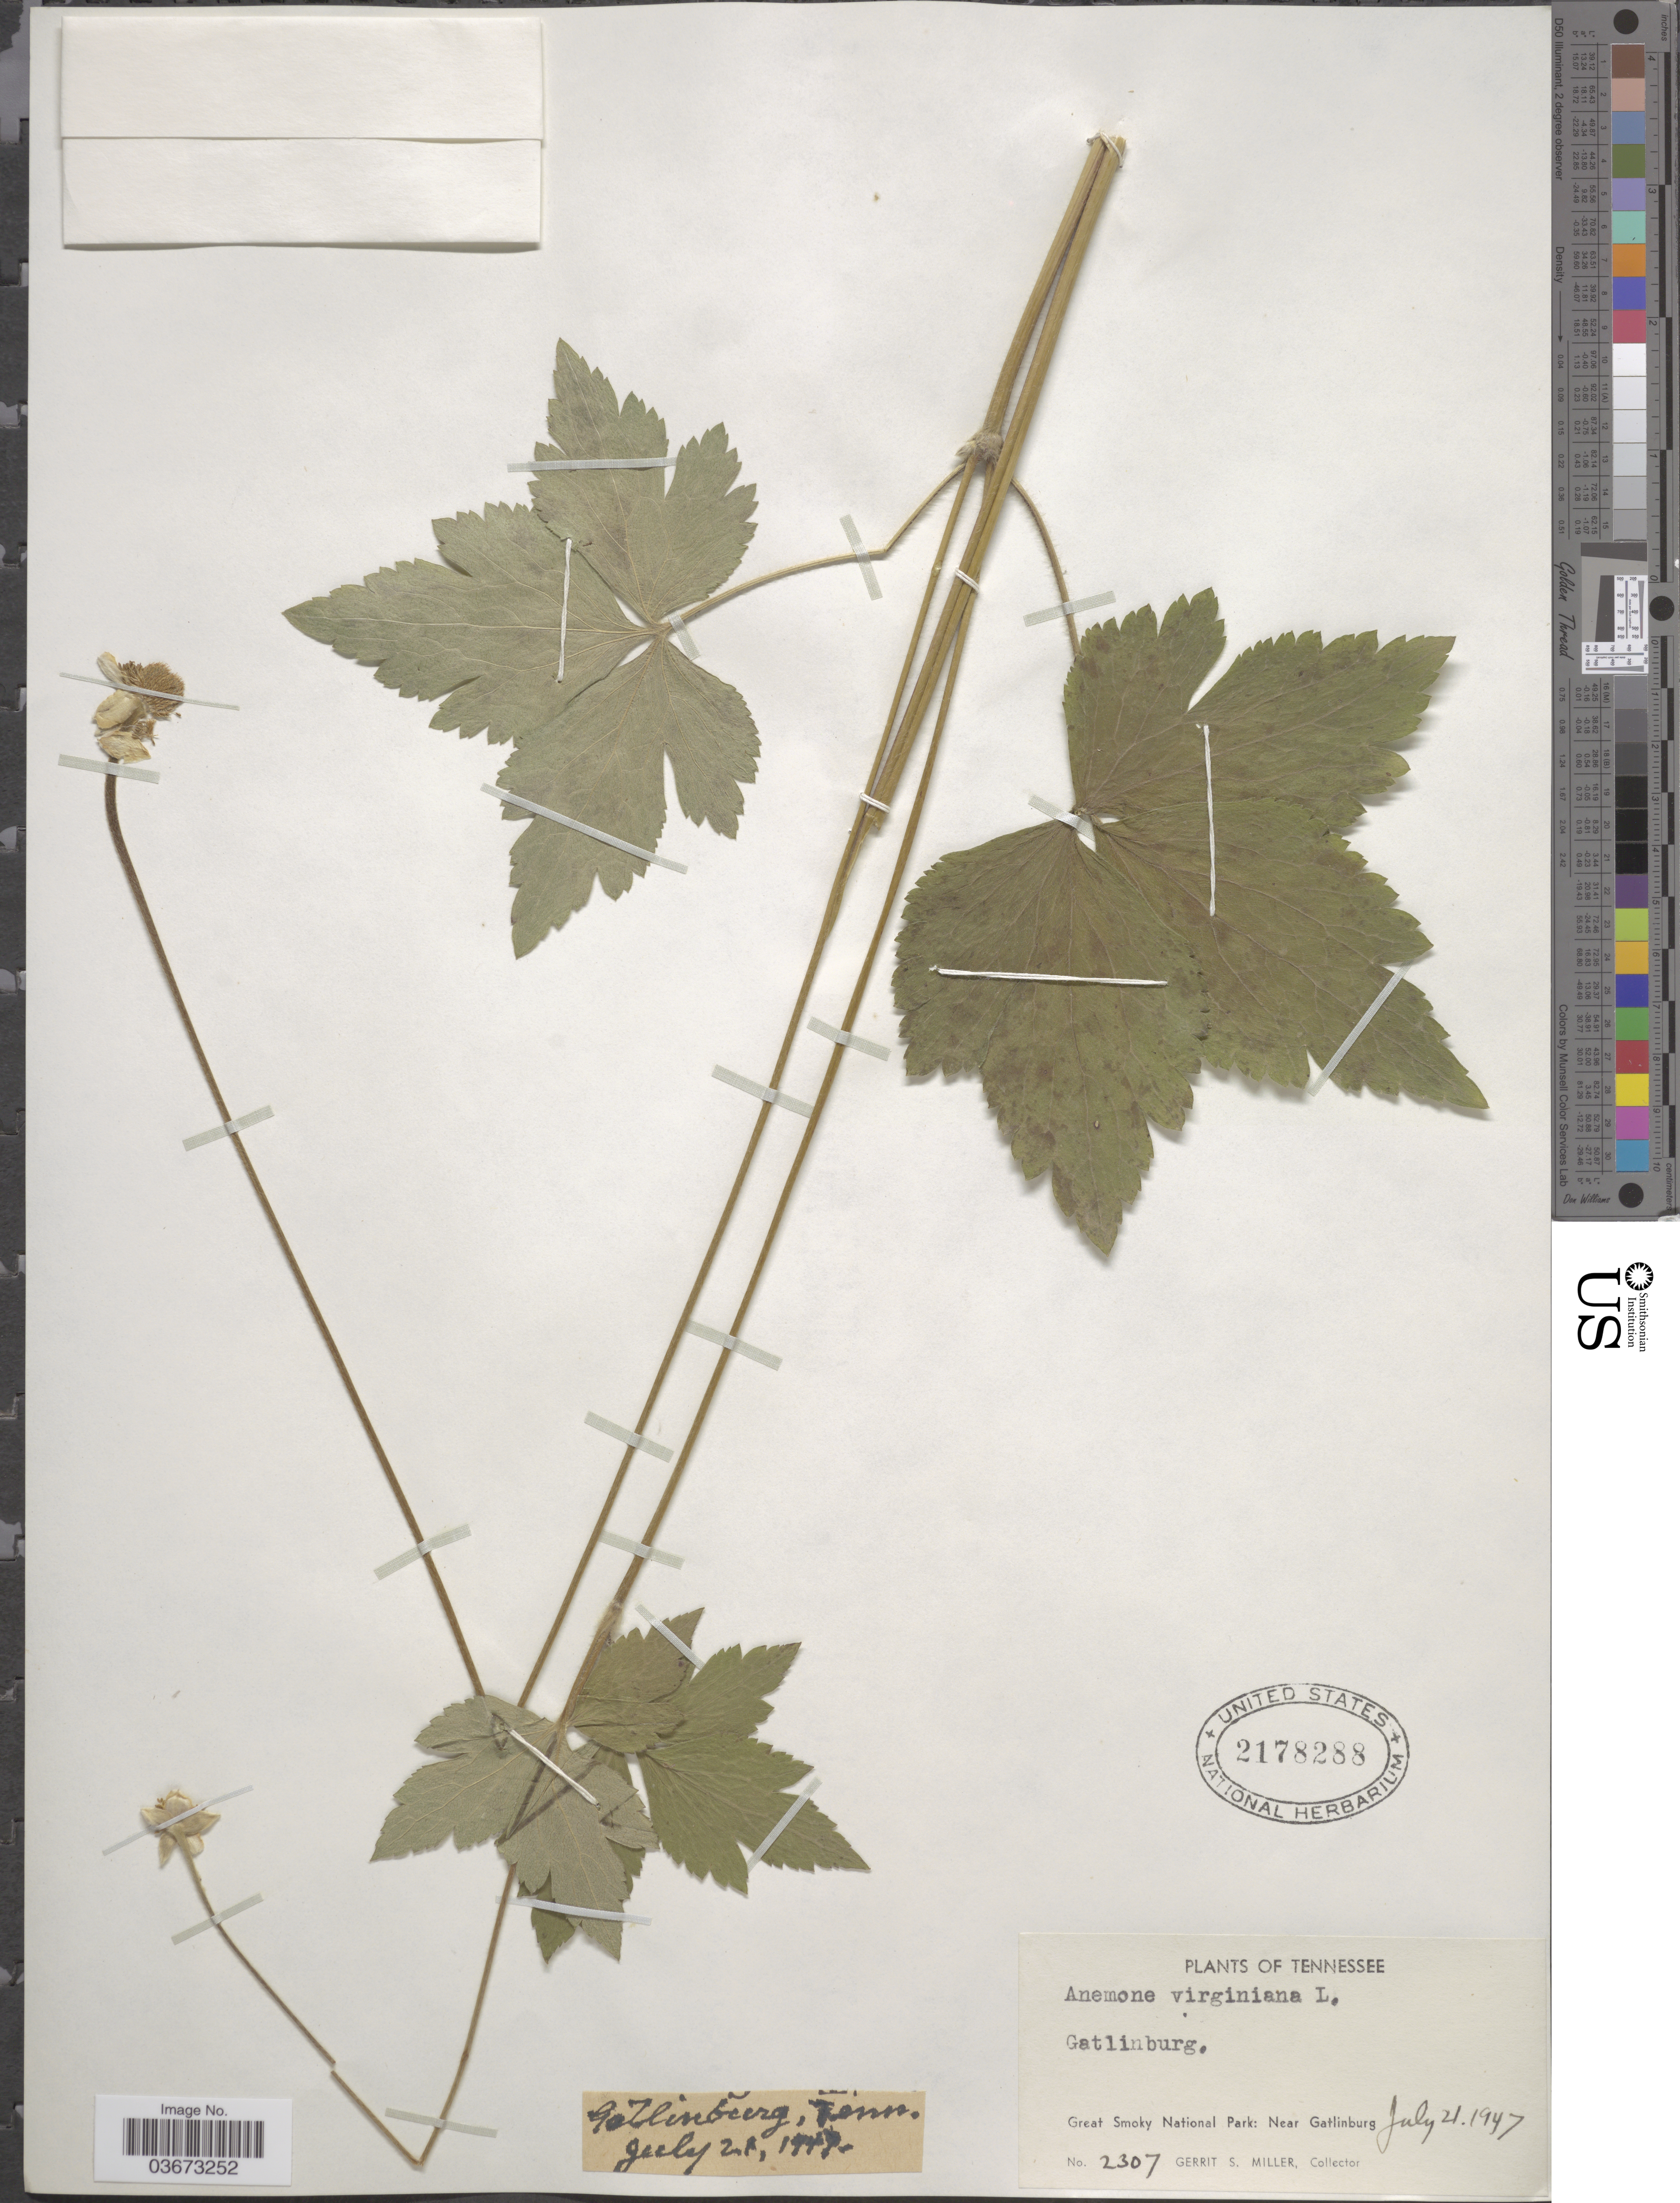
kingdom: Plantae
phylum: Tracheophyta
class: Magnoliopsida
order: Ranunculales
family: Ranunculaceae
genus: Anemone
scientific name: Anemone virginiana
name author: L.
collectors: G. S. Miller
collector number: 2307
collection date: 1947-07-21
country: United States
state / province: Tennessee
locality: Gatlinburg. Great Smoky National Park: Near Gatlinburg.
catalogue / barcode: US 2178288